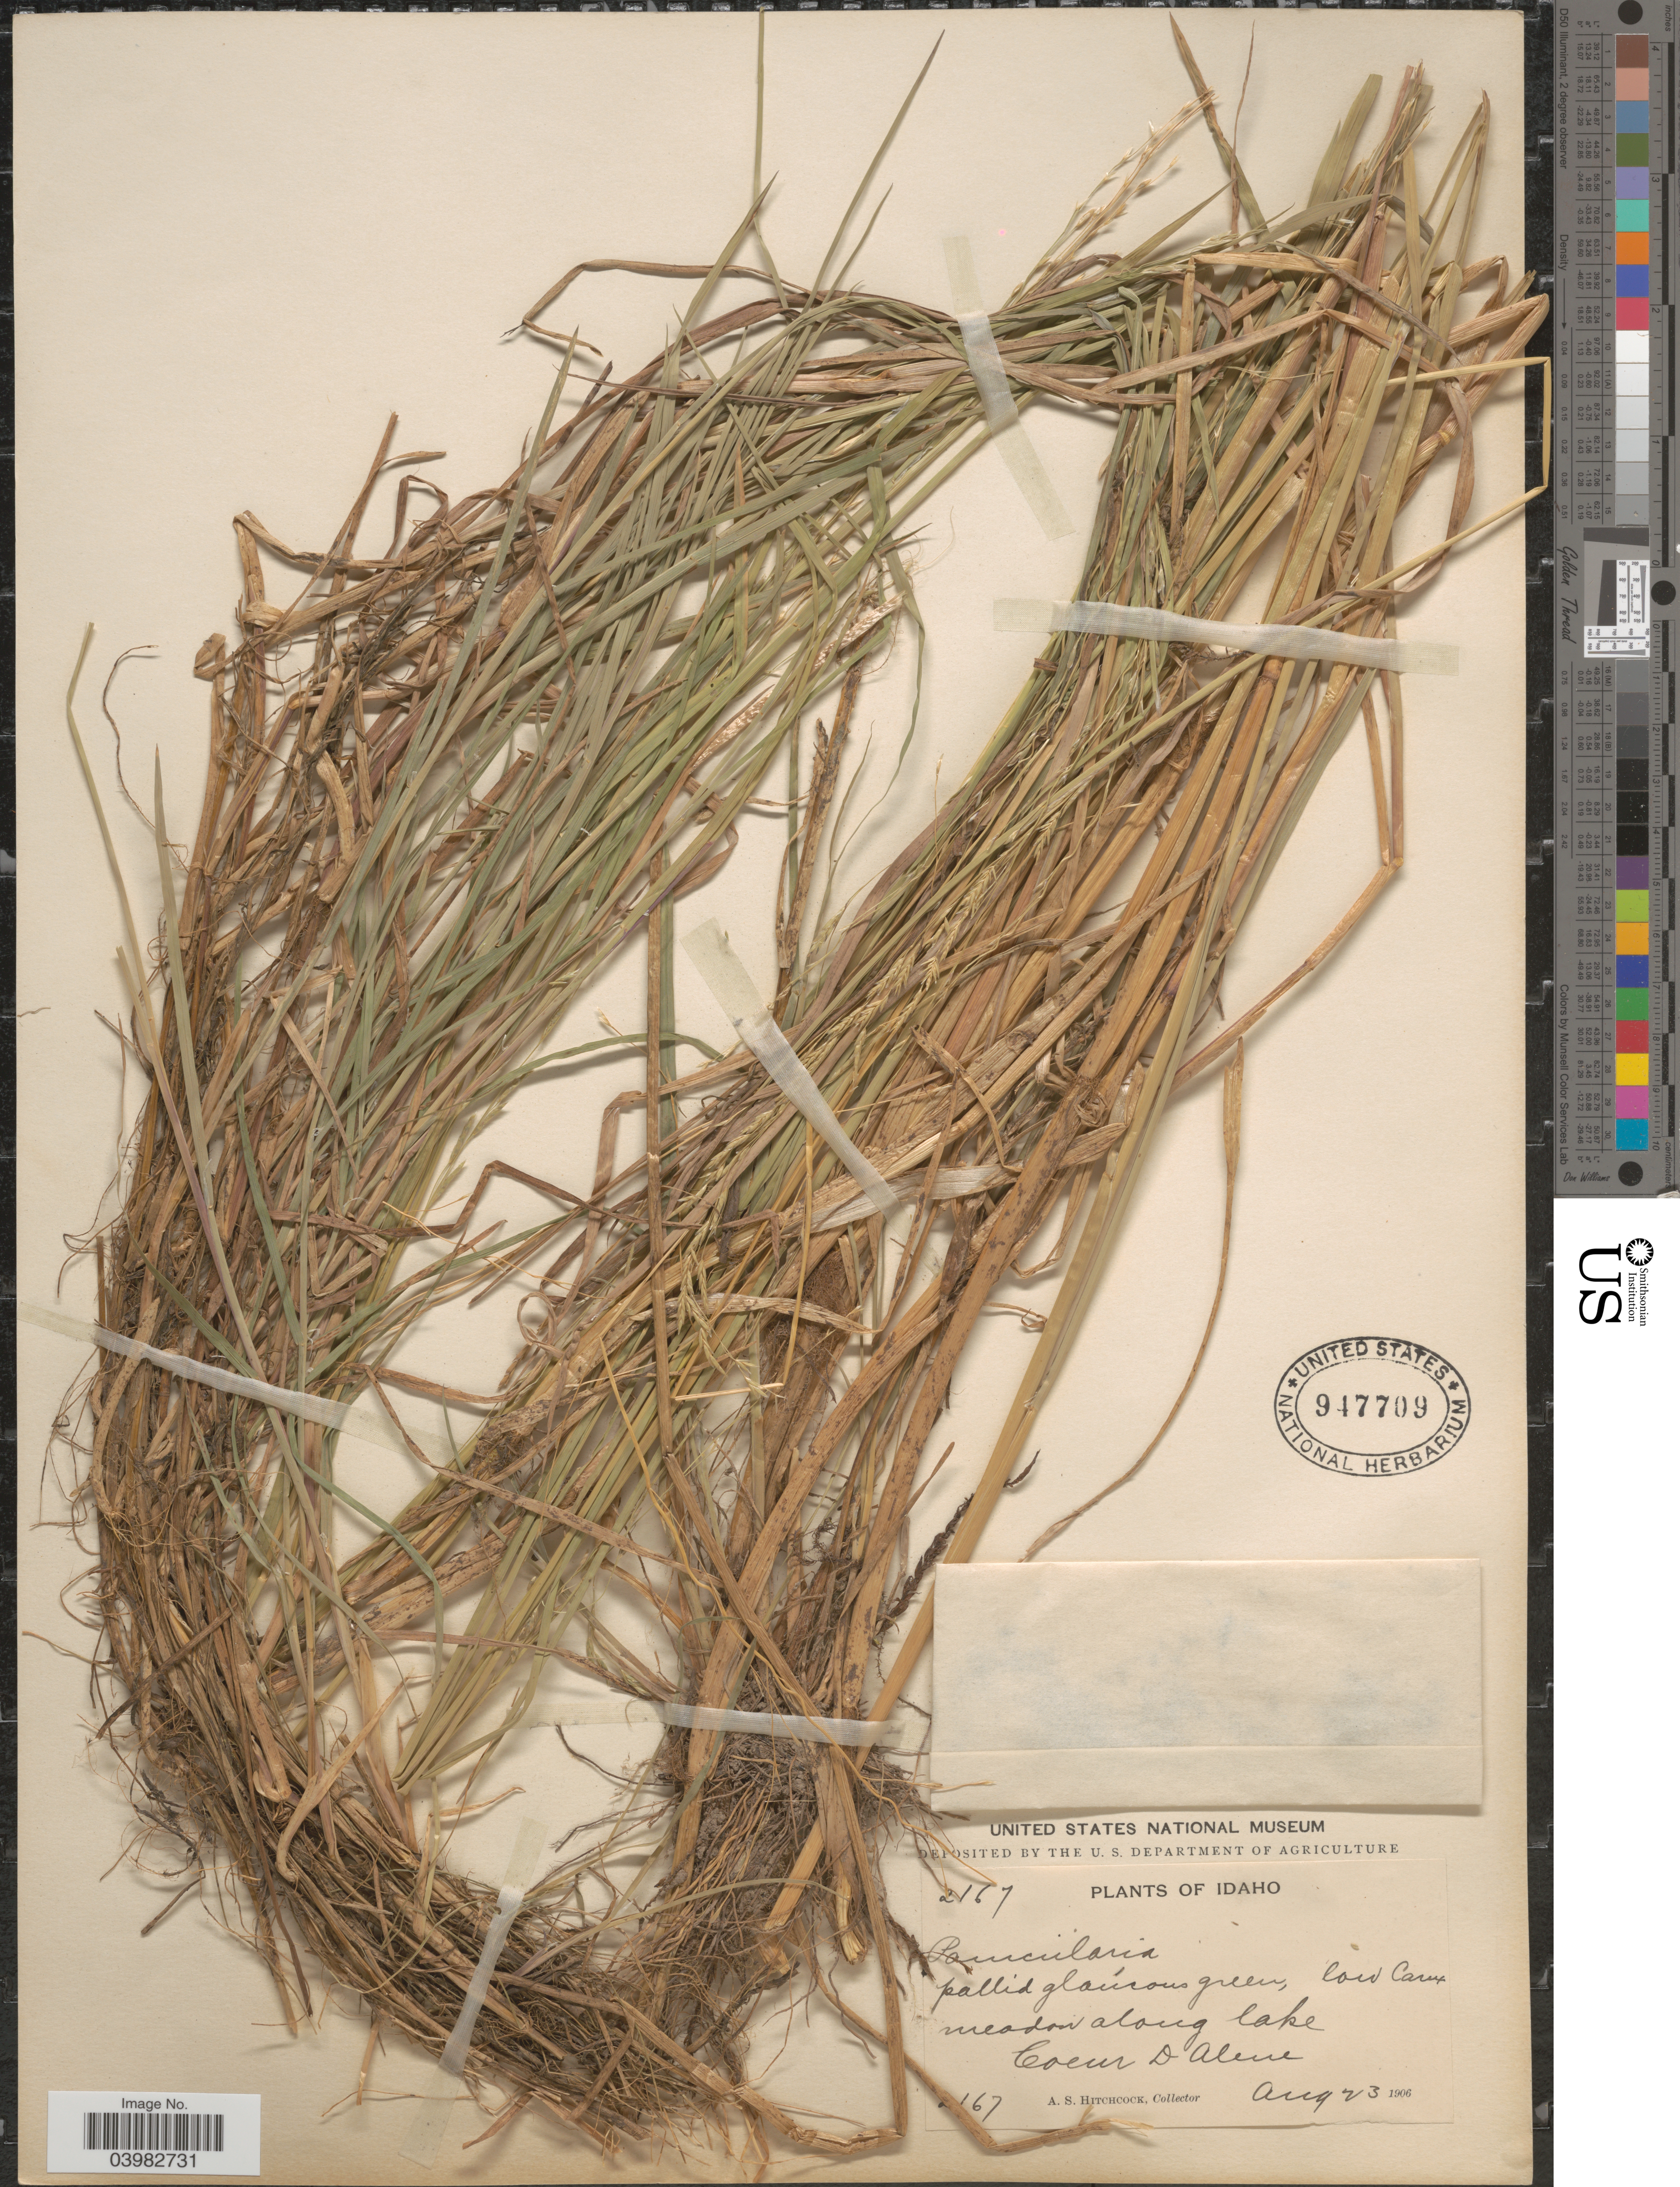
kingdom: Plantae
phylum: Tracheophyta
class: Liliopsida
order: Poales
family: Poaceae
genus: Glyceria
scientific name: Glyceria borealis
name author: (Nash) Batchelder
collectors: A. S. Hitchcock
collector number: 2167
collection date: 1906-08-23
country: United States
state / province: Idaho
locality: Along lake Coeur D Alene.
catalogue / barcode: US 947709